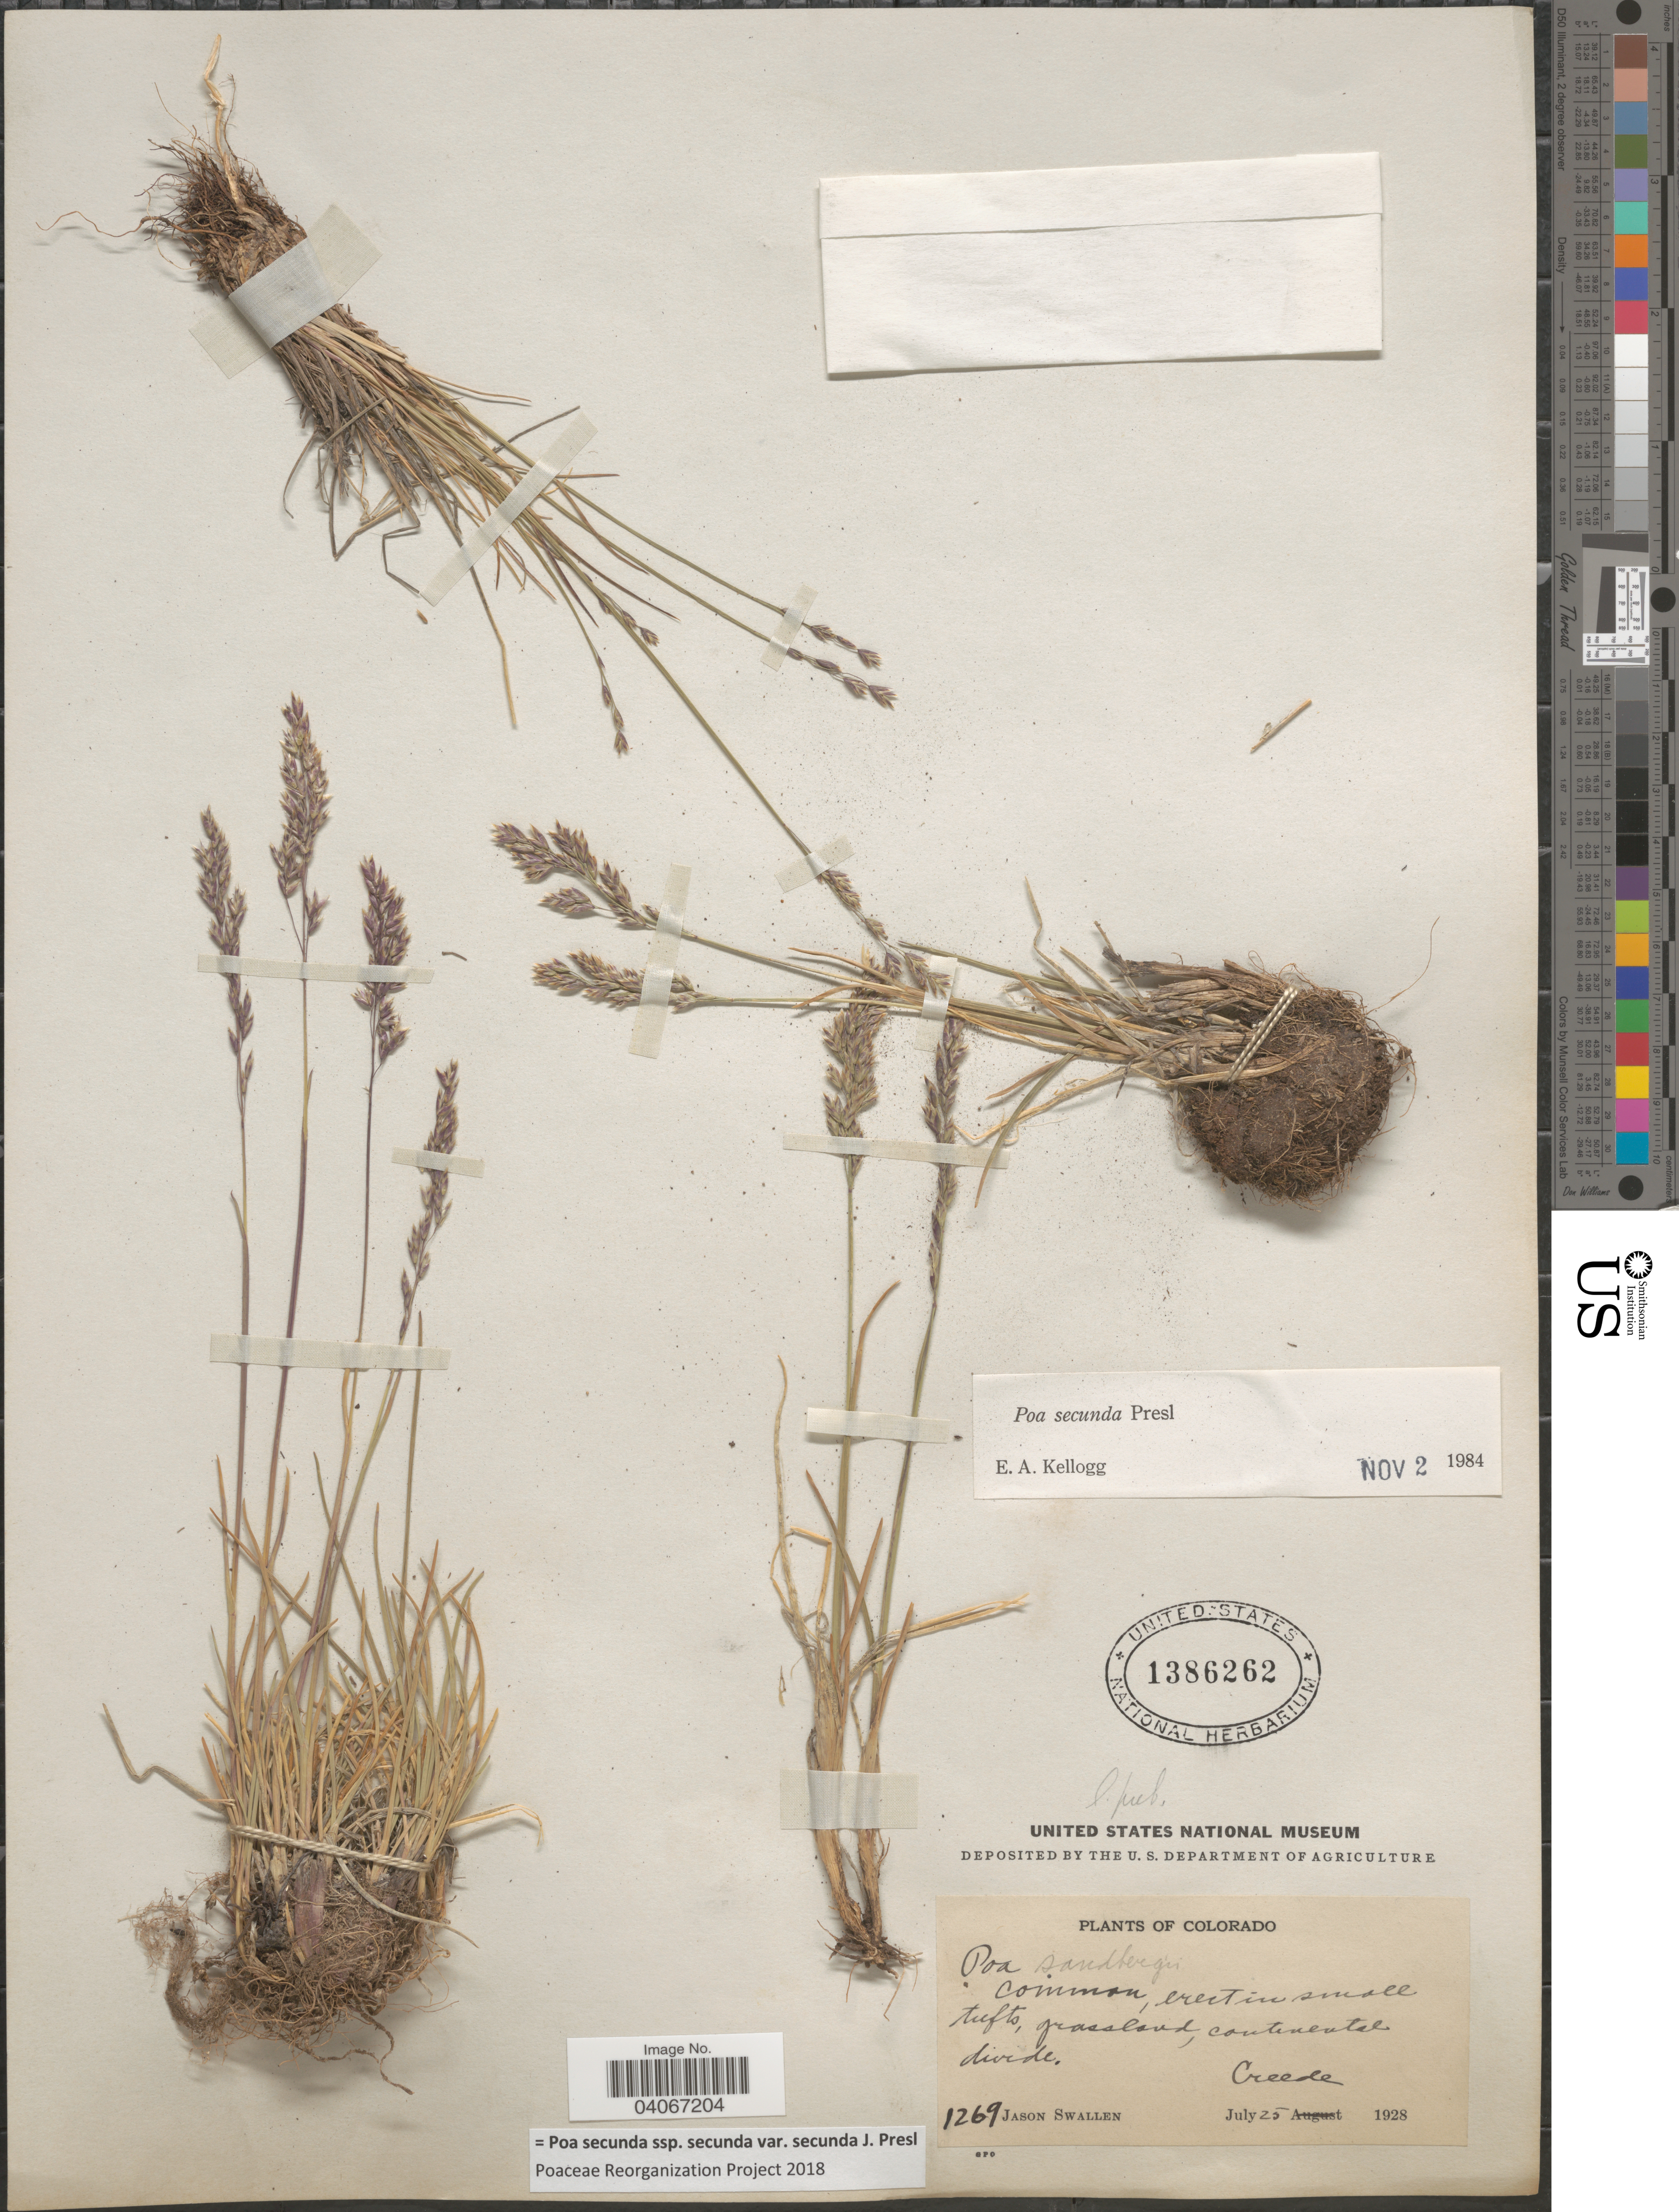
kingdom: Plantae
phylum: Tracheophyta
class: Liliopsida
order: Poales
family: Poaceae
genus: Poa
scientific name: Poa secunda subsp. secunda var. secunda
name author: J. Presl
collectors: J. R. Swallen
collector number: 1269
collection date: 1928-07-25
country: United States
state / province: Colorado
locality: Continental divide. Creede.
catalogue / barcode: US 1386262